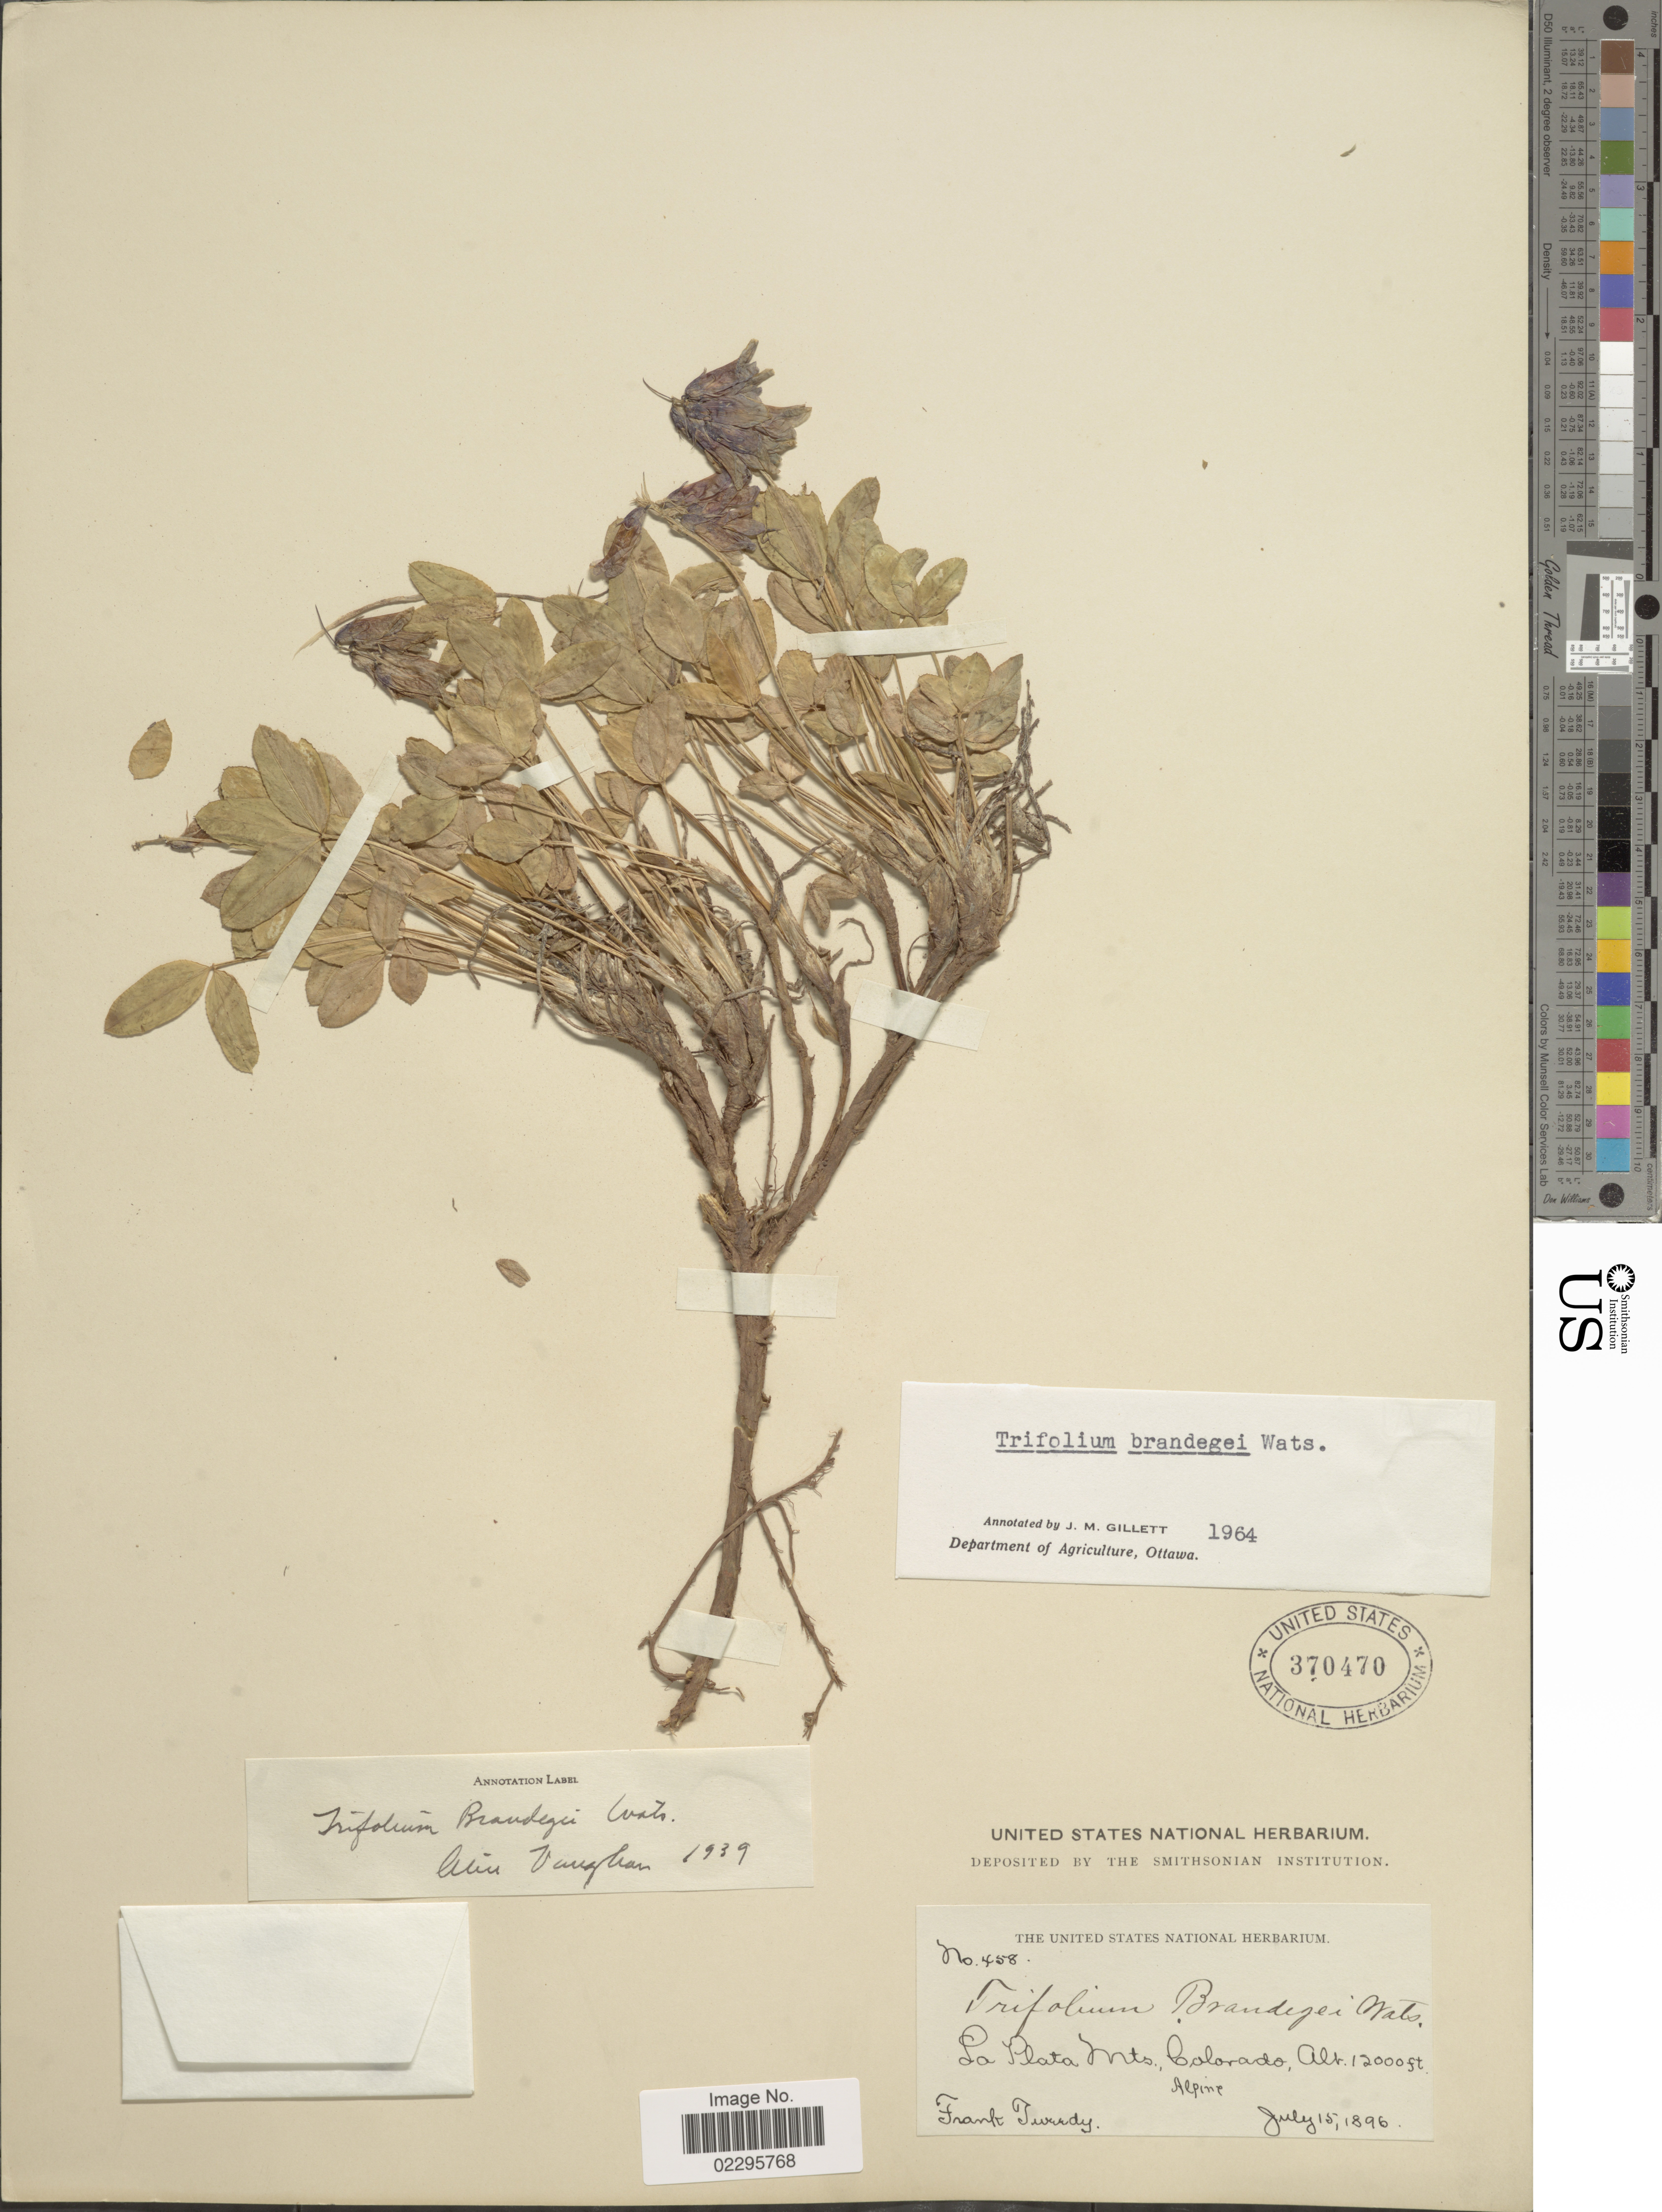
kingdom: Plantae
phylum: Tracheophyta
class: Magnoliopsida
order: Fabales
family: Fabaceae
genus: Trifolium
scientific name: Trifolium brandegei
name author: S. Watson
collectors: F. Tweedy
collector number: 458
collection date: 1896-07-15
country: United States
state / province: Colorado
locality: La Plata Mts., Alpine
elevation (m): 3658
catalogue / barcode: US 370470